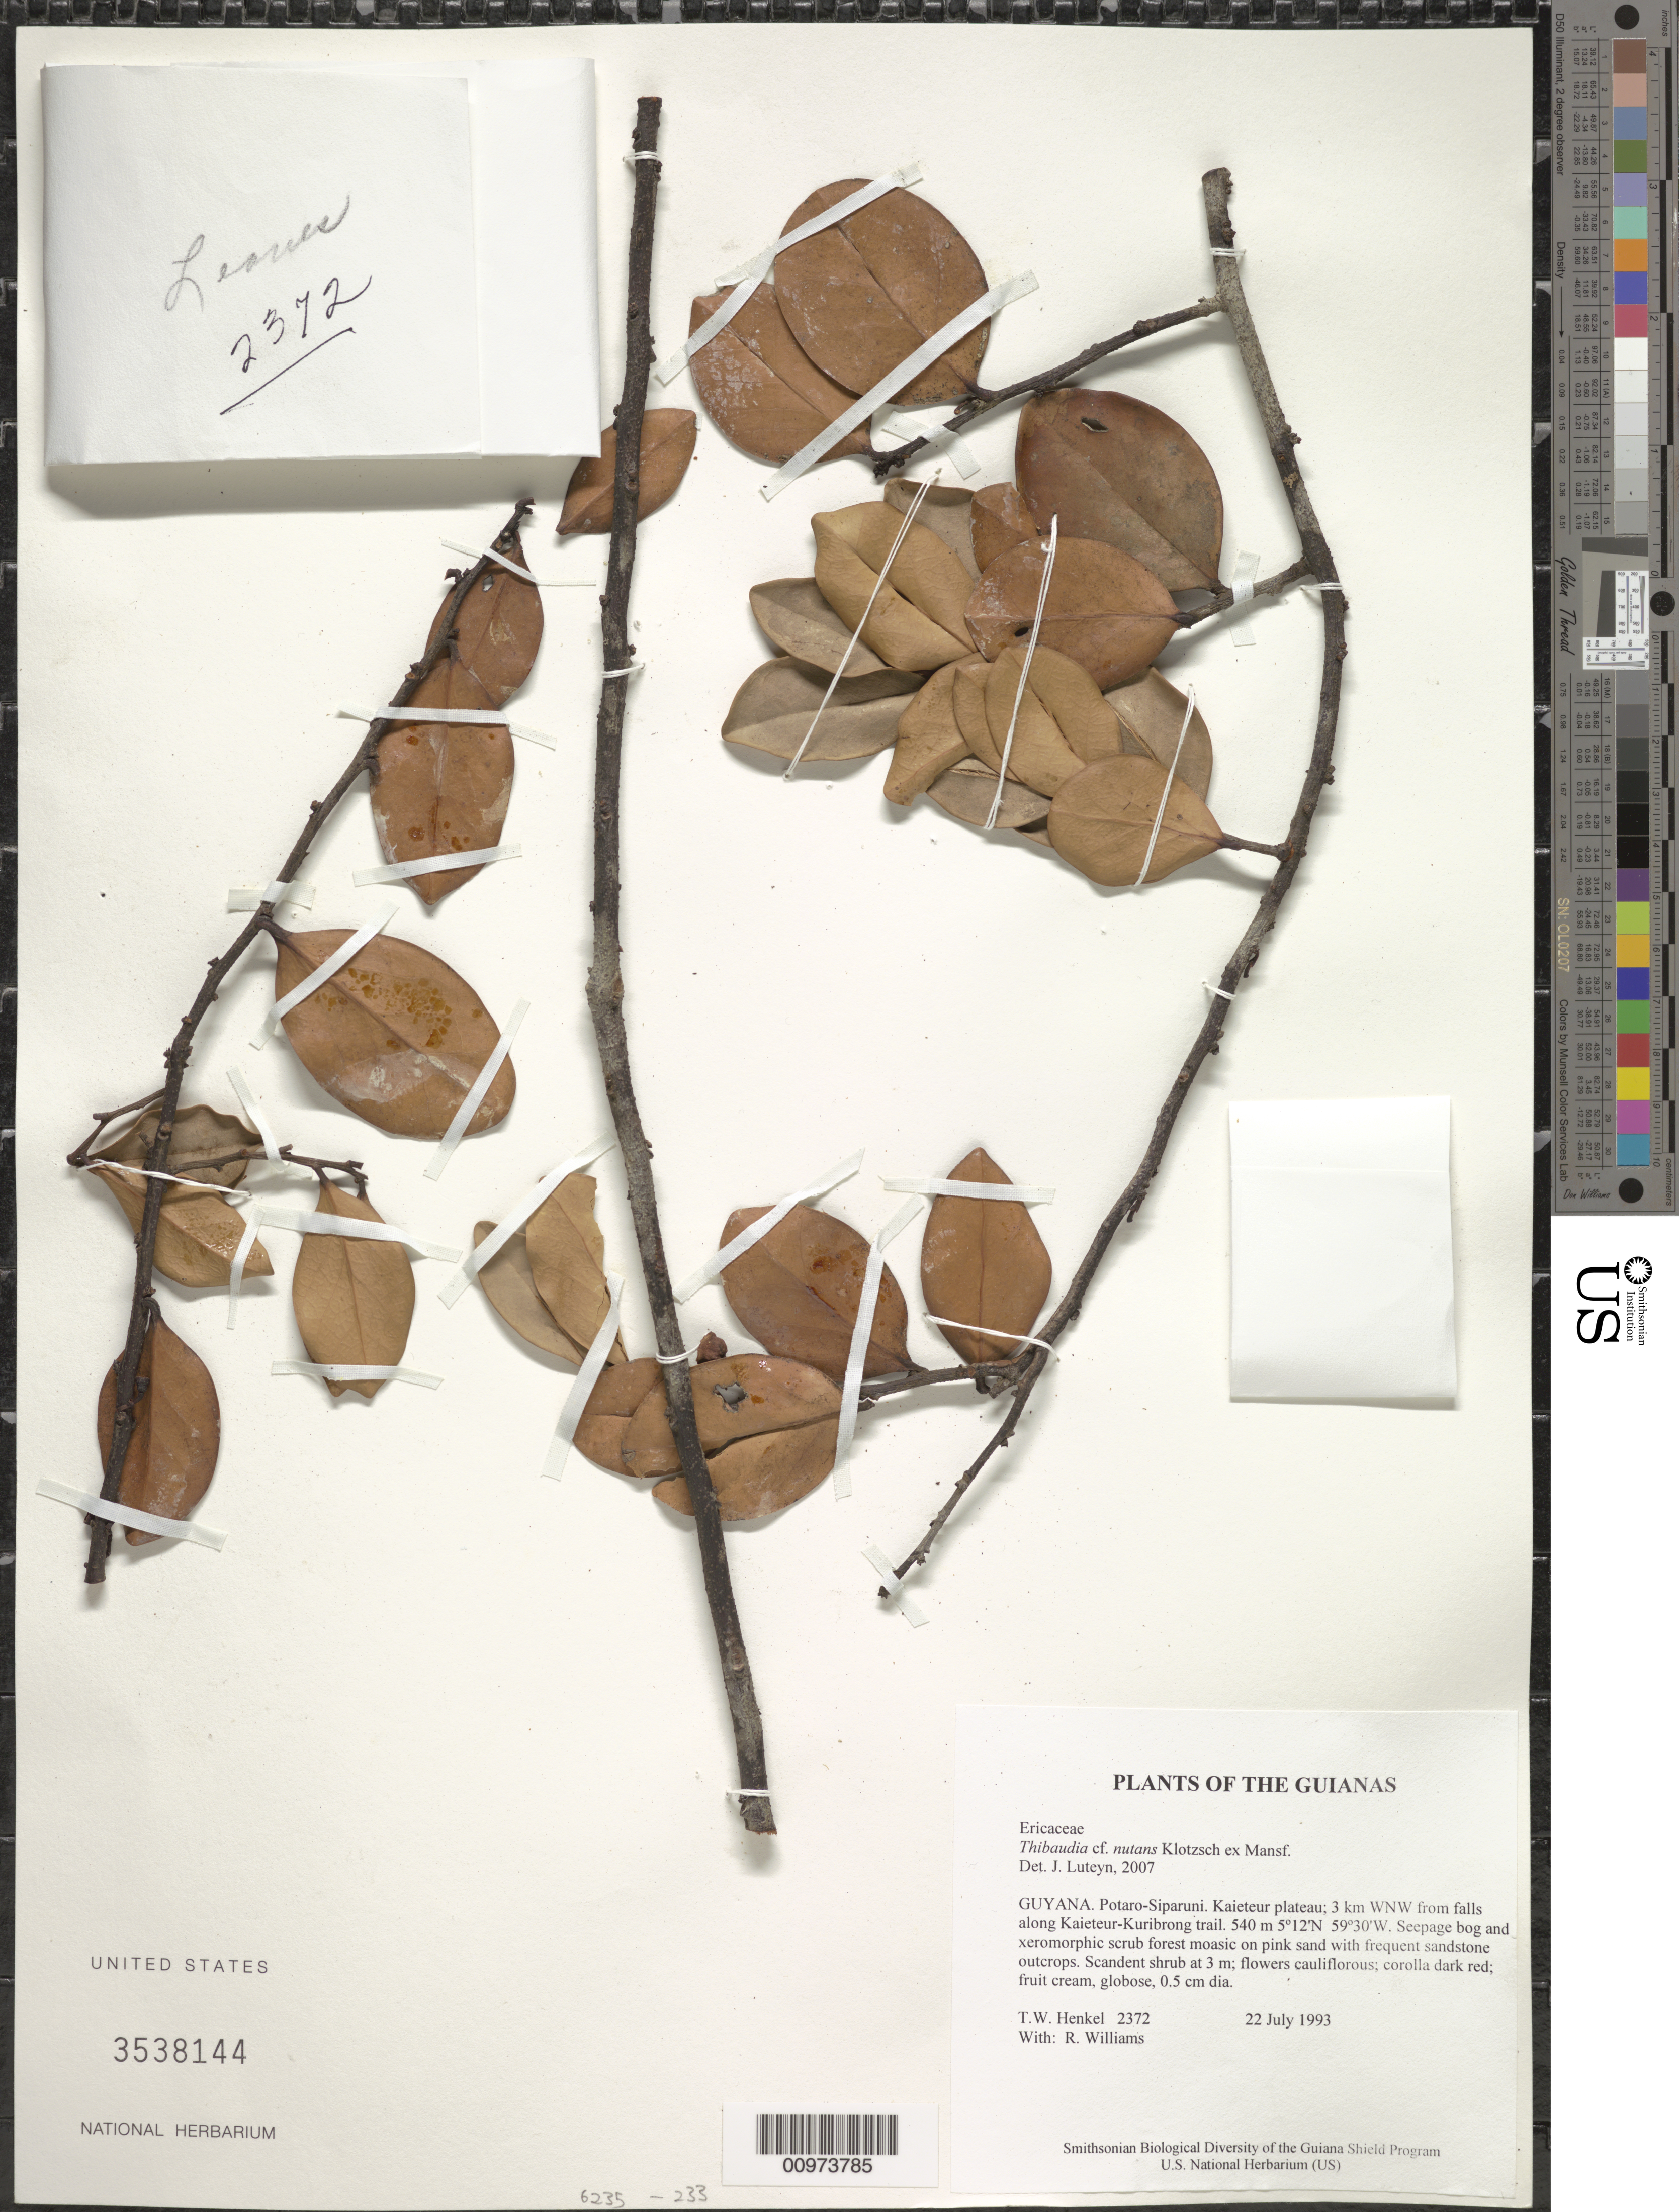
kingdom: Plantae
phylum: Tracheophyta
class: Magnoliopsida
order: Ericales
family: Ericaceae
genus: Thibaudia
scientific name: Thibaudia nutans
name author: Klotzsch ex Mansf.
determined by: Luteyn, J. L.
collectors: T. Henkel & R. Williams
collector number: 2372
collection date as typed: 22 July 1993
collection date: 1993-07-22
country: Guyana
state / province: Potaro-Siparuni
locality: Kaieteur plateau; 3 km WNW from falls along Kaieteur-Kuribrong trail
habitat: Seepage bog and xeromorphic scrub forest moasic on pink sand with frequent sandstone outcrops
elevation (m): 540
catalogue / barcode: US 3538144